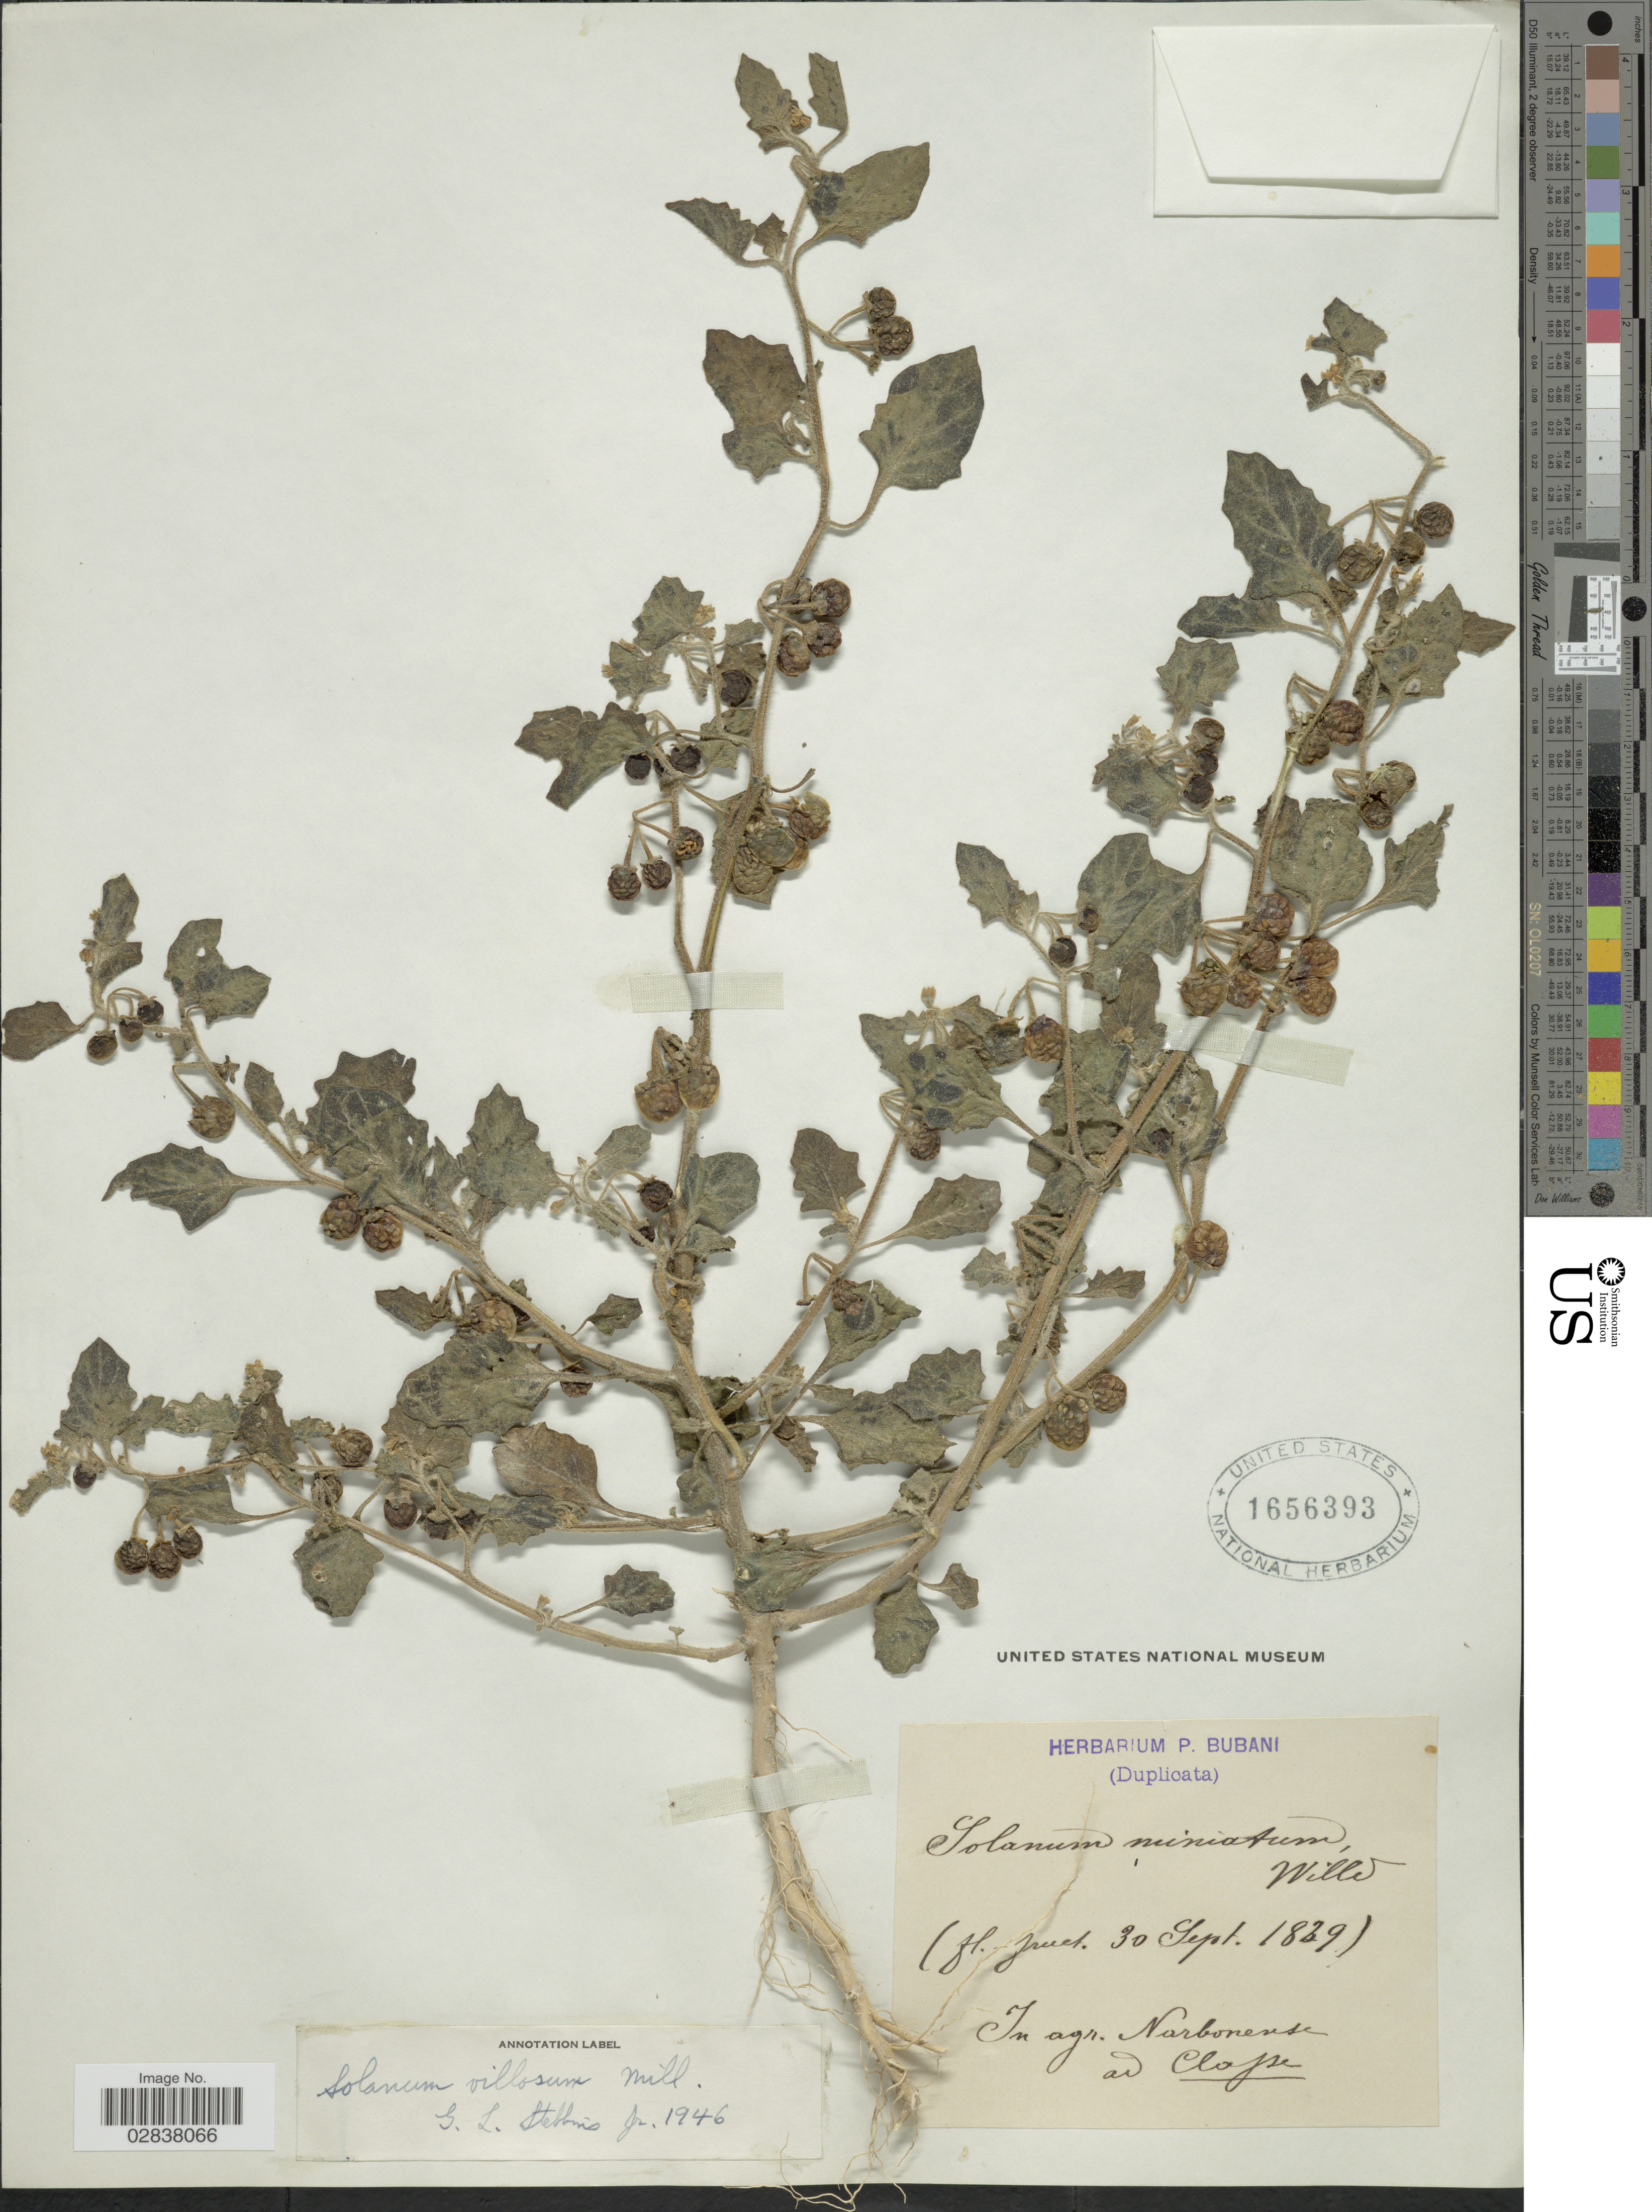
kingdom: Plantae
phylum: Tracheophyta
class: Magnoliopsida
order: Solanales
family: Solanaceae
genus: Solanum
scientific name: Solanum luteum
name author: Mill.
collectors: ex herb. P. Bubani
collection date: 1829-09-30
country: France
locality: In agr. Narbonense, ad Clapse.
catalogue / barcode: US 1656393